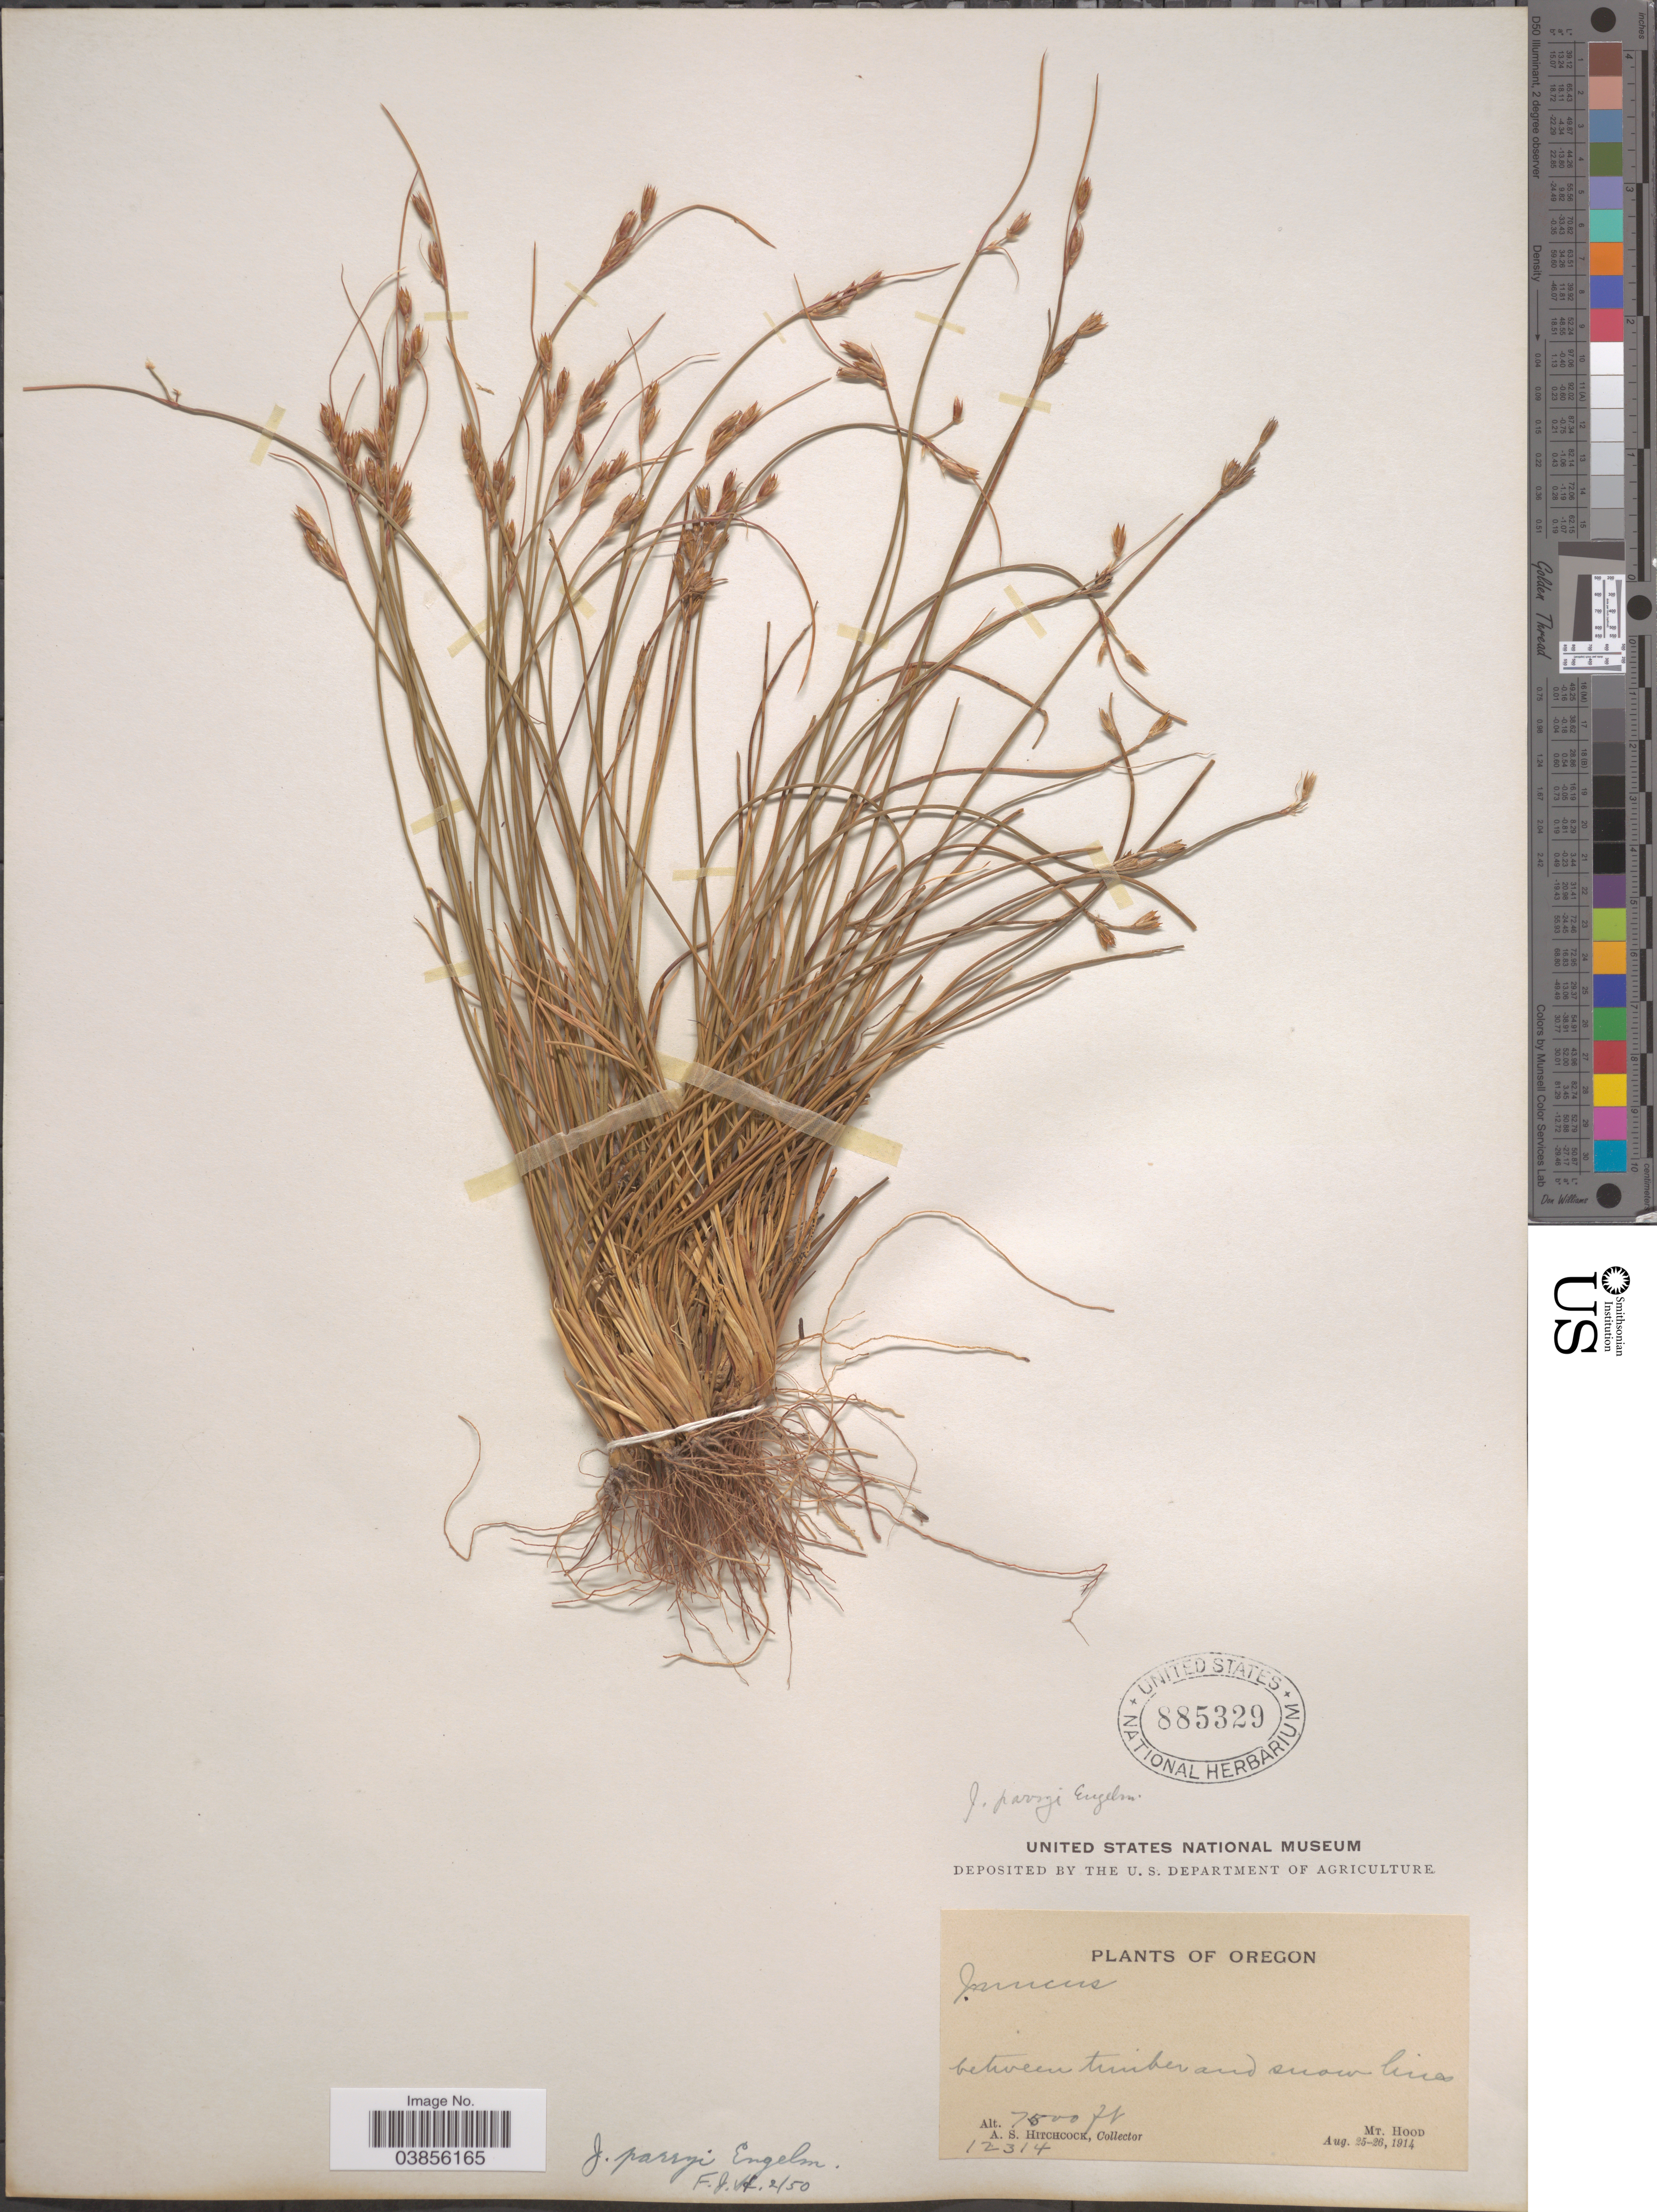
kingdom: Plantae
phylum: Tracheophyta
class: Liliopsida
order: Poales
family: Juncaceae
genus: Juncus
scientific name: Juncus parryi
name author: Engelm.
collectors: A. S. Hitchcock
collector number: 12314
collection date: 1914-08-25/1914-08-26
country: United States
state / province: Oregon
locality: Between timber and snow lines Mt. Hood.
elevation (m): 2286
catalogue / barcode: US 885329